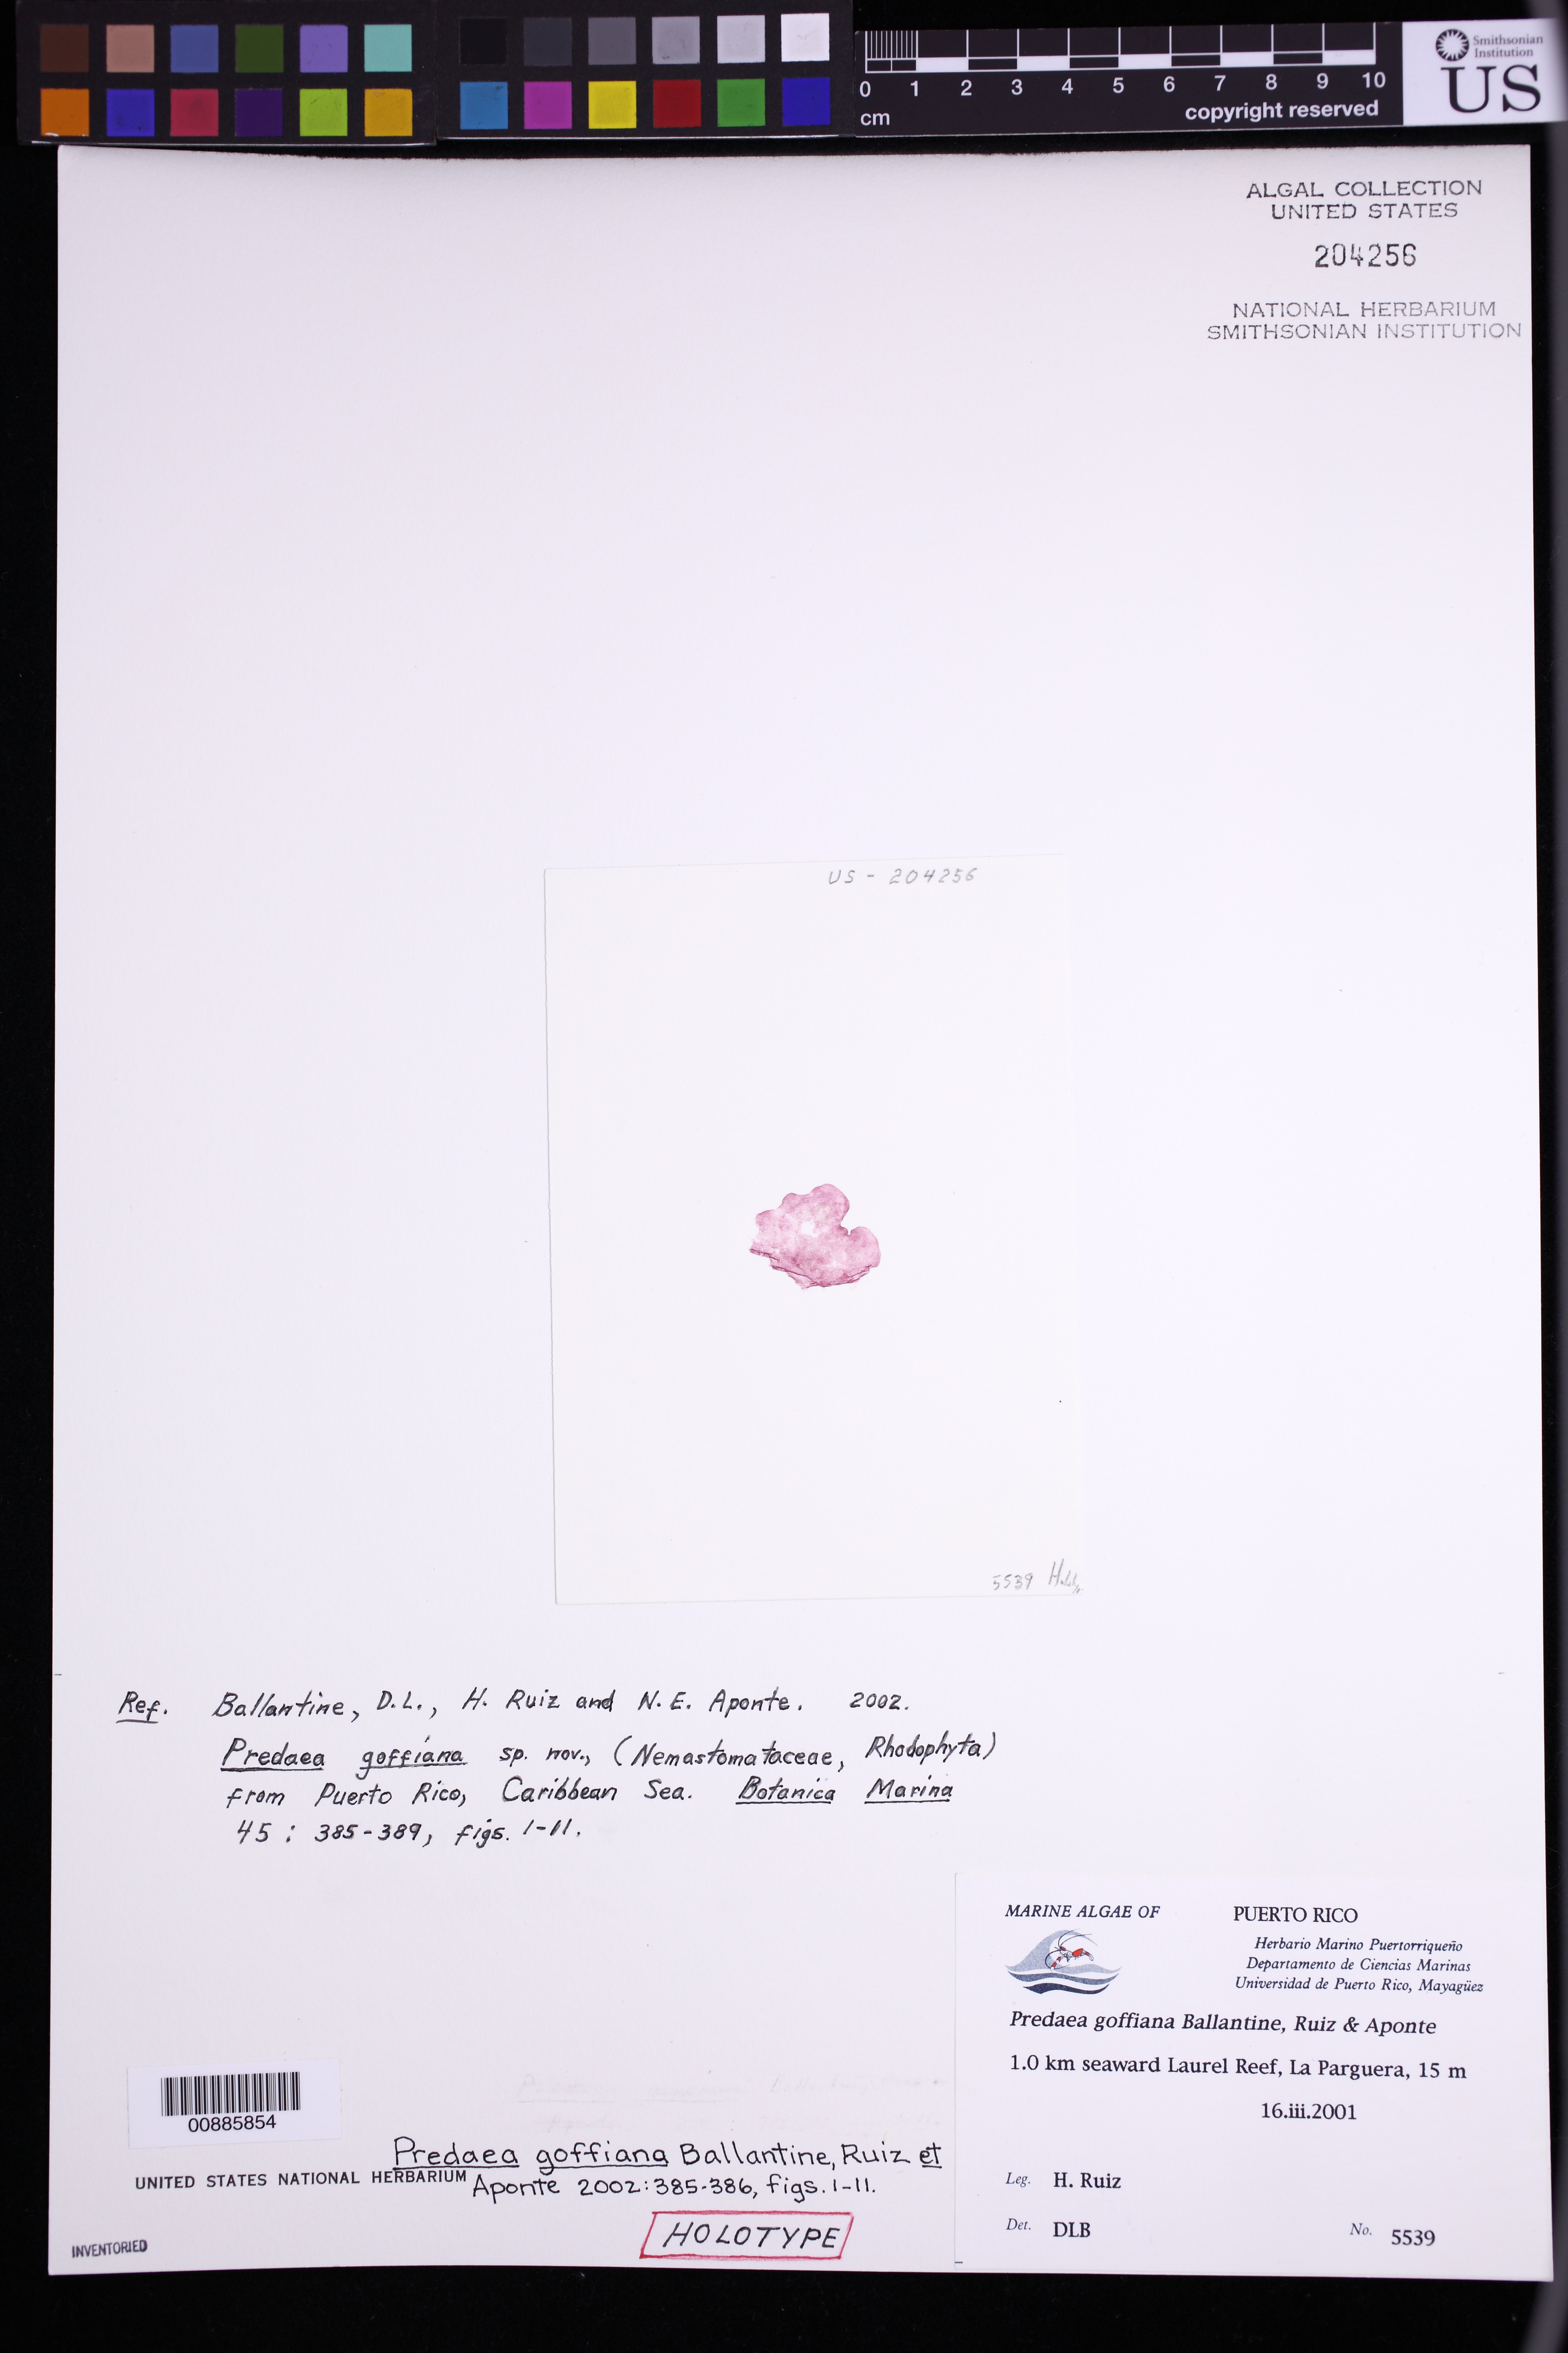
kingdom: Plantae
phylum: Rhodophyta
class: Florideophyceae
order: Nemastomatales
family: Nemastomataceae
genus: Predaea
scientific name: Predaea goffiana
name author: D.L. Ballant. et al.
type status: Holotype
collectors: H. Ruiz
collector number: DLB 5539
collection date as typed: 16 Mar 2001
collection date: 2001-03-16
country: Puerto Rico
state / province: Lajas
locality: La Parguera, 1.0 km seaward Laurel Reef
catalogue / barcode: US 204256